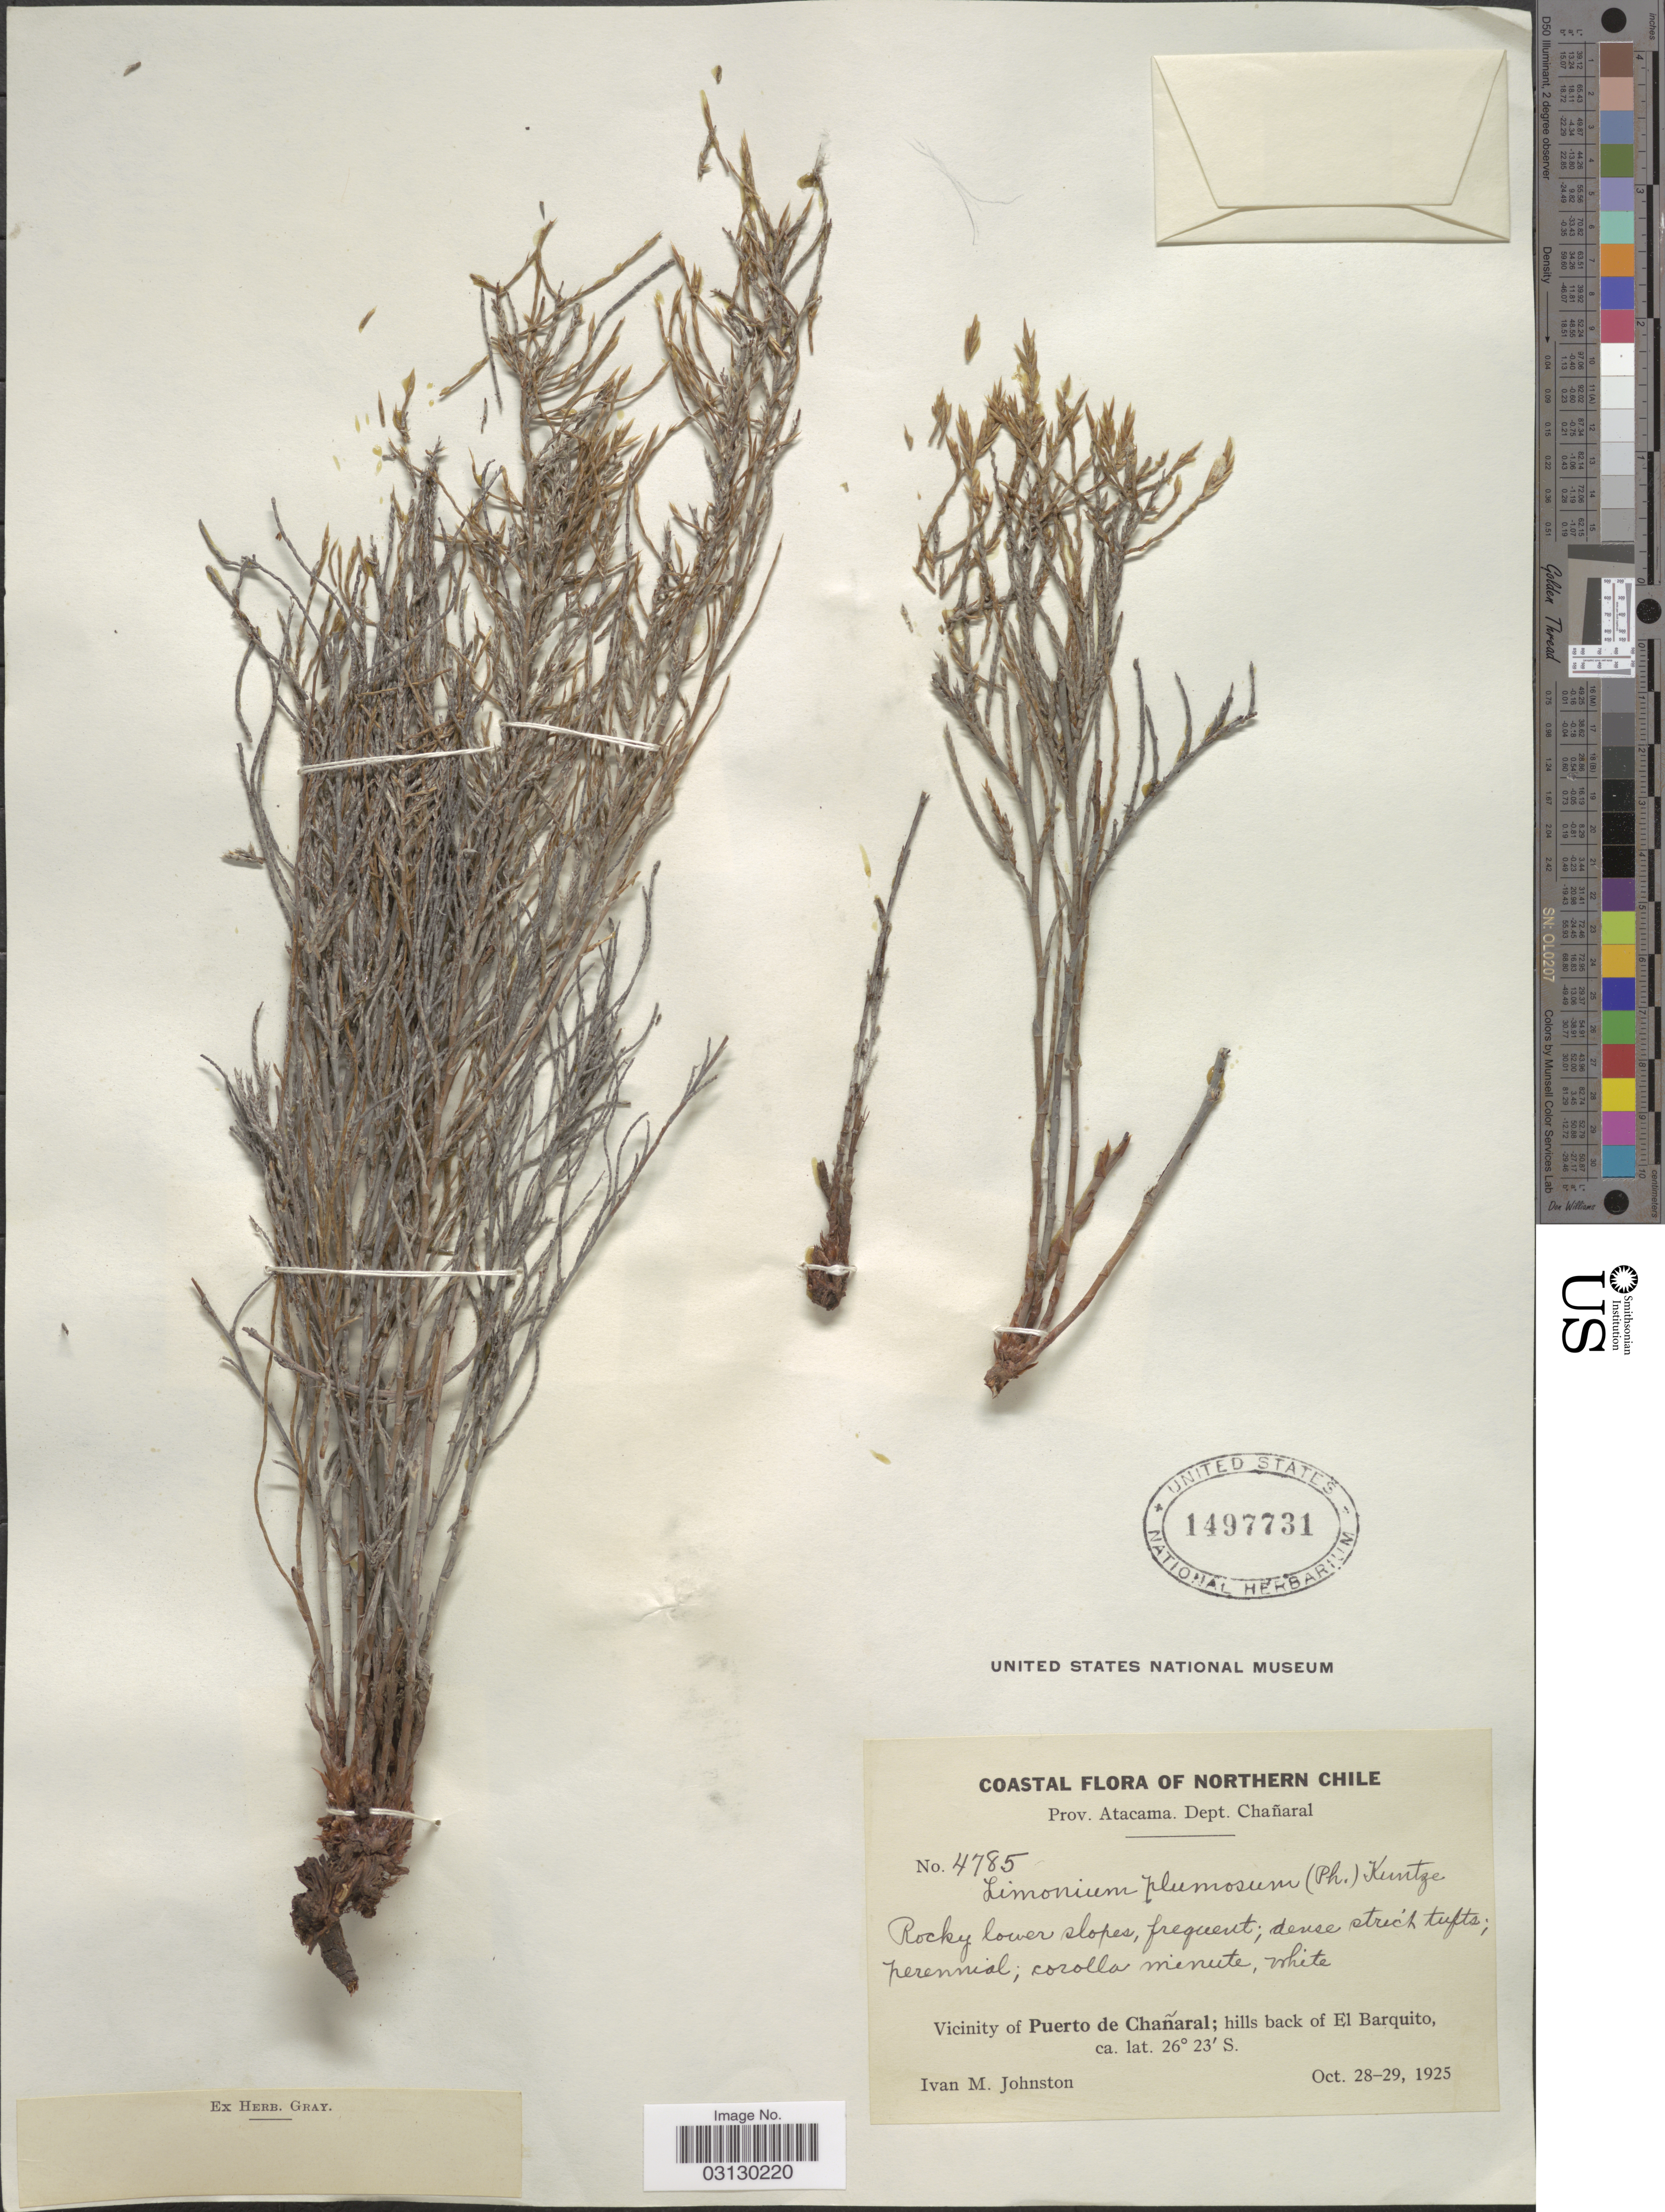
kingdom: Plantae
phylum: Tracheophyta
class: Magnoliopsida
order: Caryophyllales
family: Plumbaginaceae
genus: Bakerolimon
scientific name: Bakerolimon plumosum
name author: (Phil.) Lincz.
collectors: I.M. Johnston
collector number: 4785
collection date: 1925-10-28/1925-10-29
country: Chile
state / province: Atacama (III)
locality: Northern Chile, Dept. Chañaral. Vicinity of Puerto de Chañaral; hills back of El Barquito.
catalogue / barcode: US 1497731